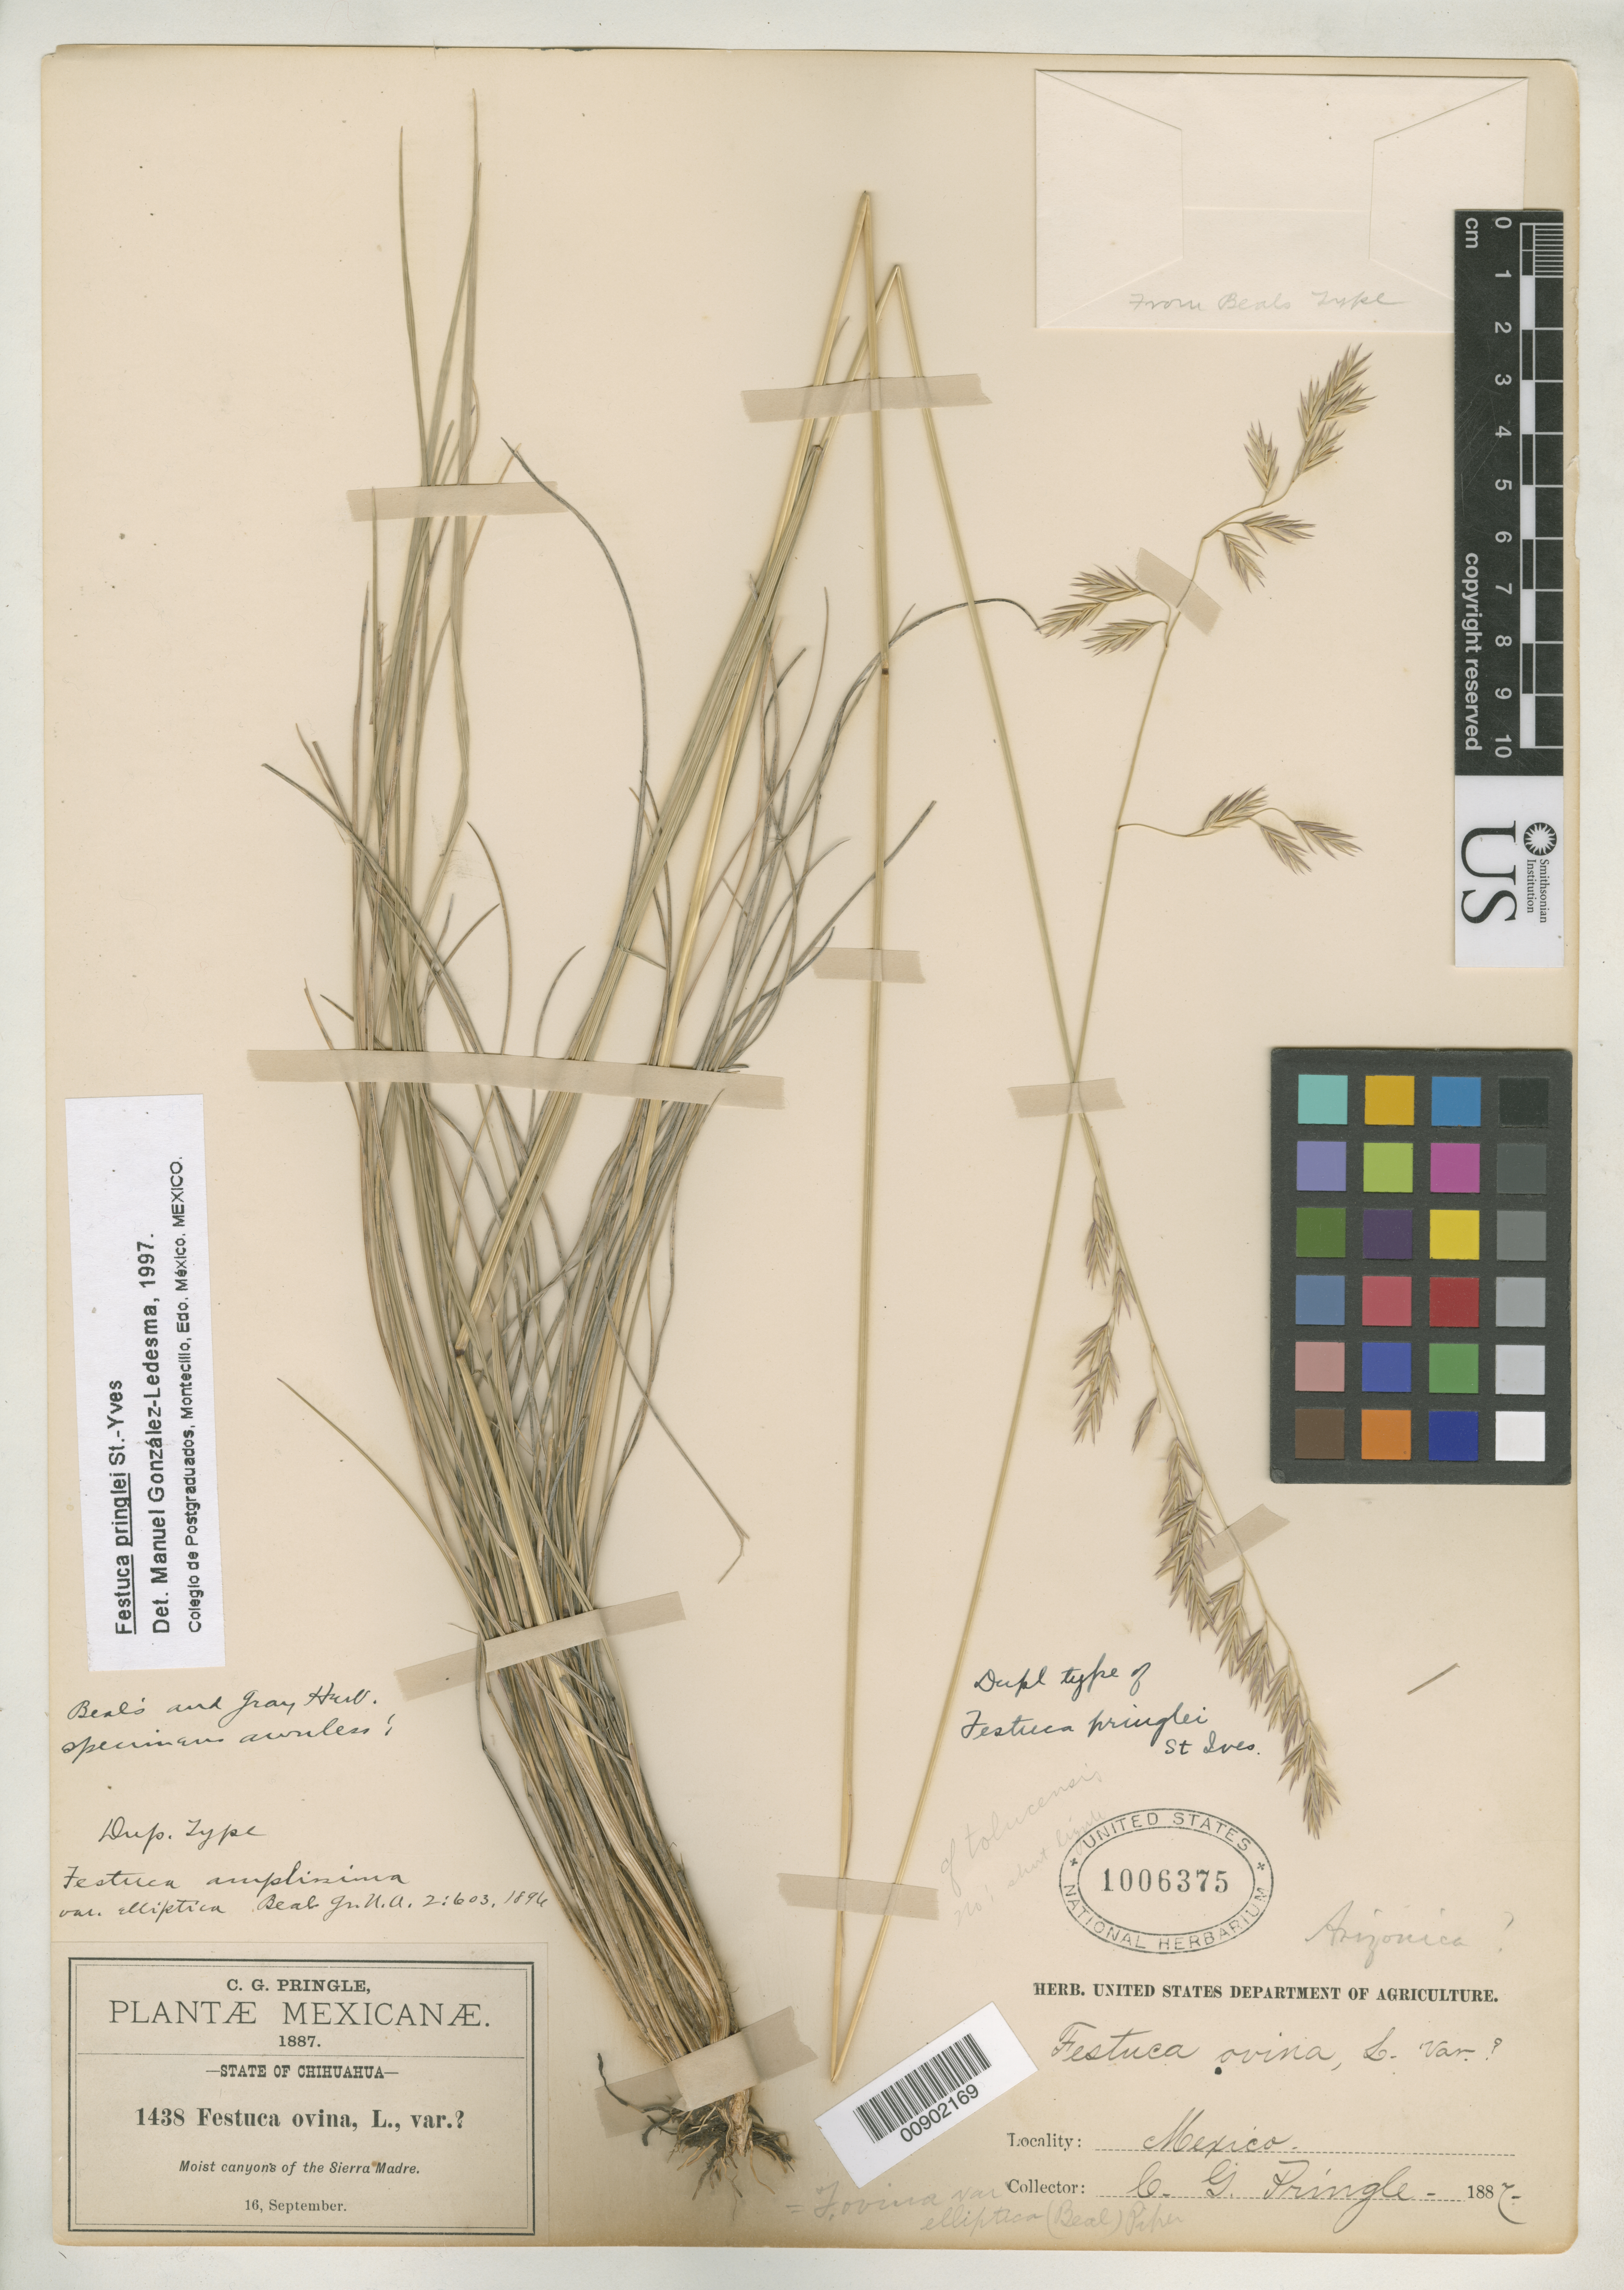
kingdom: Plantae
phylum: Tracheophyta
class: Liliopsida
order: Poales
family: Poaceae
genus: Festuca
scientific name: Festuca amplissima var. elliptica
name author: W.J. Beal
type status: Isotype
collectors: C. G. Pringle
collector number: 1438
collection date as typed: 16 Sep 1887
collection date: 1887-09-16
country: Mexico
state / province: Chihuahua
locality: Moist canyons of the Sierra Madre.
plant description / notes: Also a type of Festuca pringlei St.-Yves.; Also a type of Festuca amplissima var. elliptica Beal.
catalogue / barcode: US 1006375